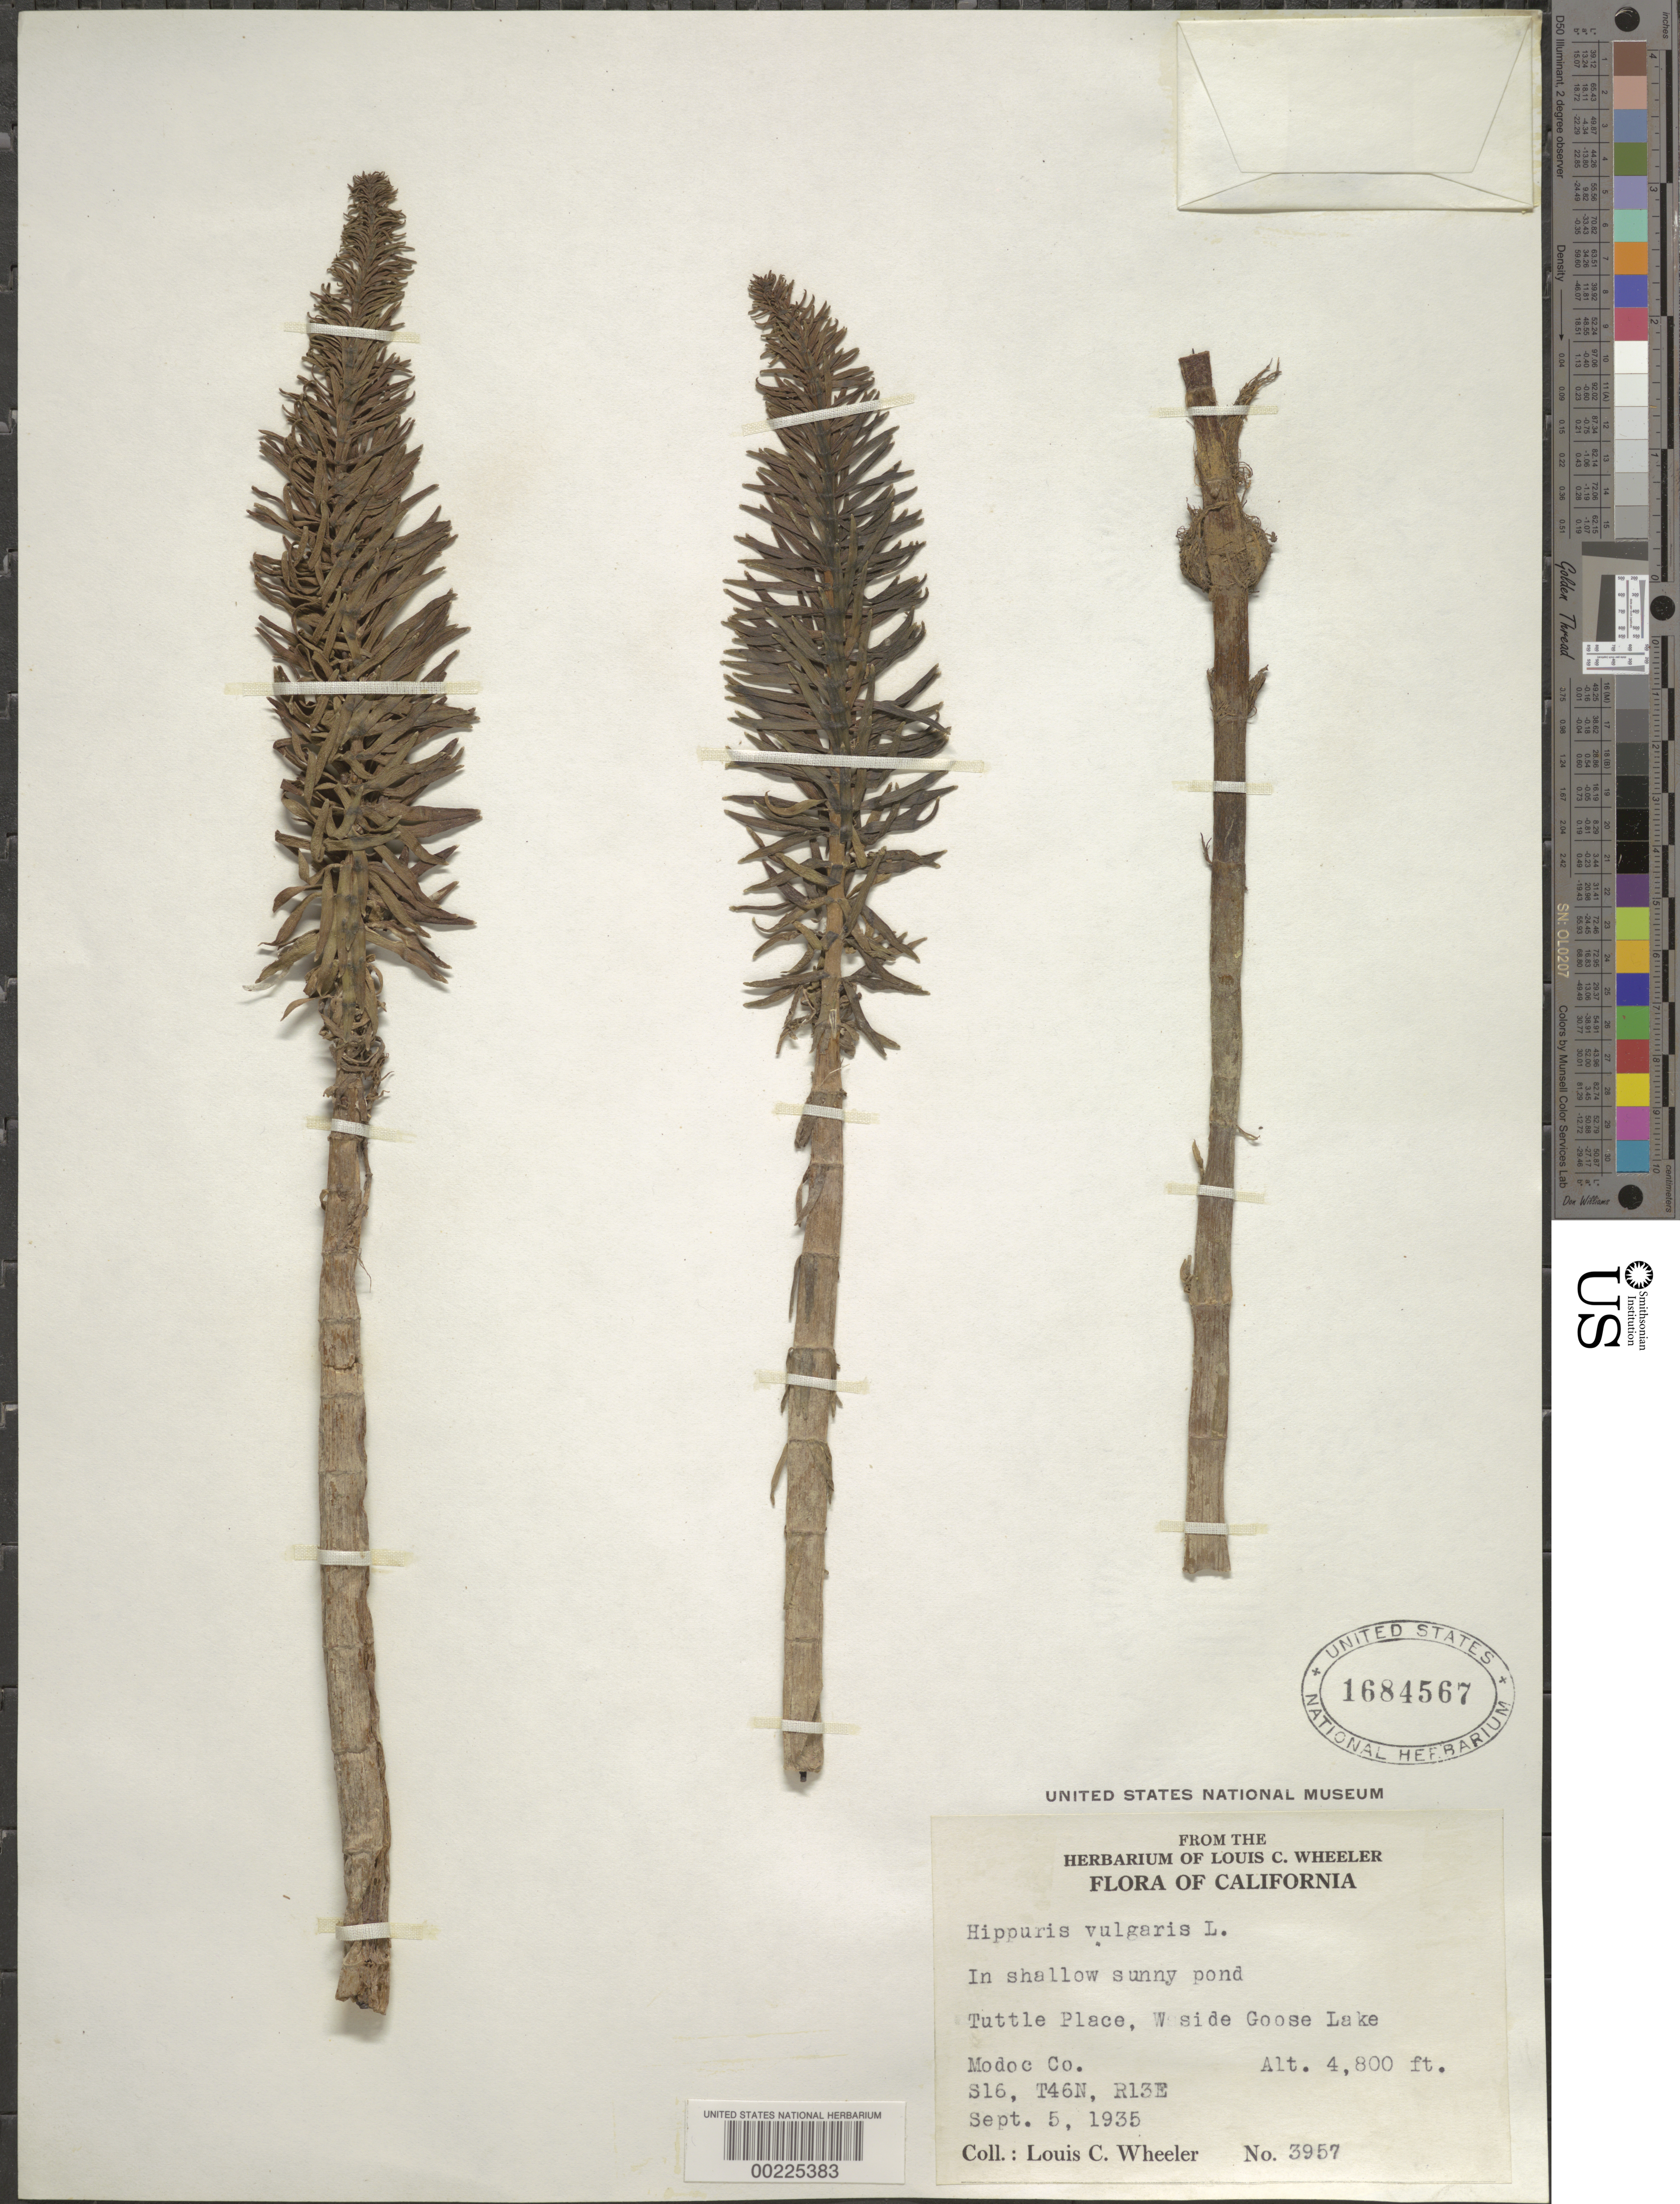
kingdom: Plantae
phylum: Tracheophyta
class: Magnoliopsida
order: Lamiales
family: Plantaginaceae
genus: Hippuris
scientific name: Hippuris tetraphylla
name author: L. f.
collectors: L. C. Wheeler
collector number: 3957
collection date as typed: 05 Sep 1935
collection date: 1935-09-05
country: United States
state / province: California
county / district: Modoc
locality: Tuttle place, w side goose lake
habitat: In shallow sunny pond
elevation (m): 1463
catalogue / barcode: US 1684567